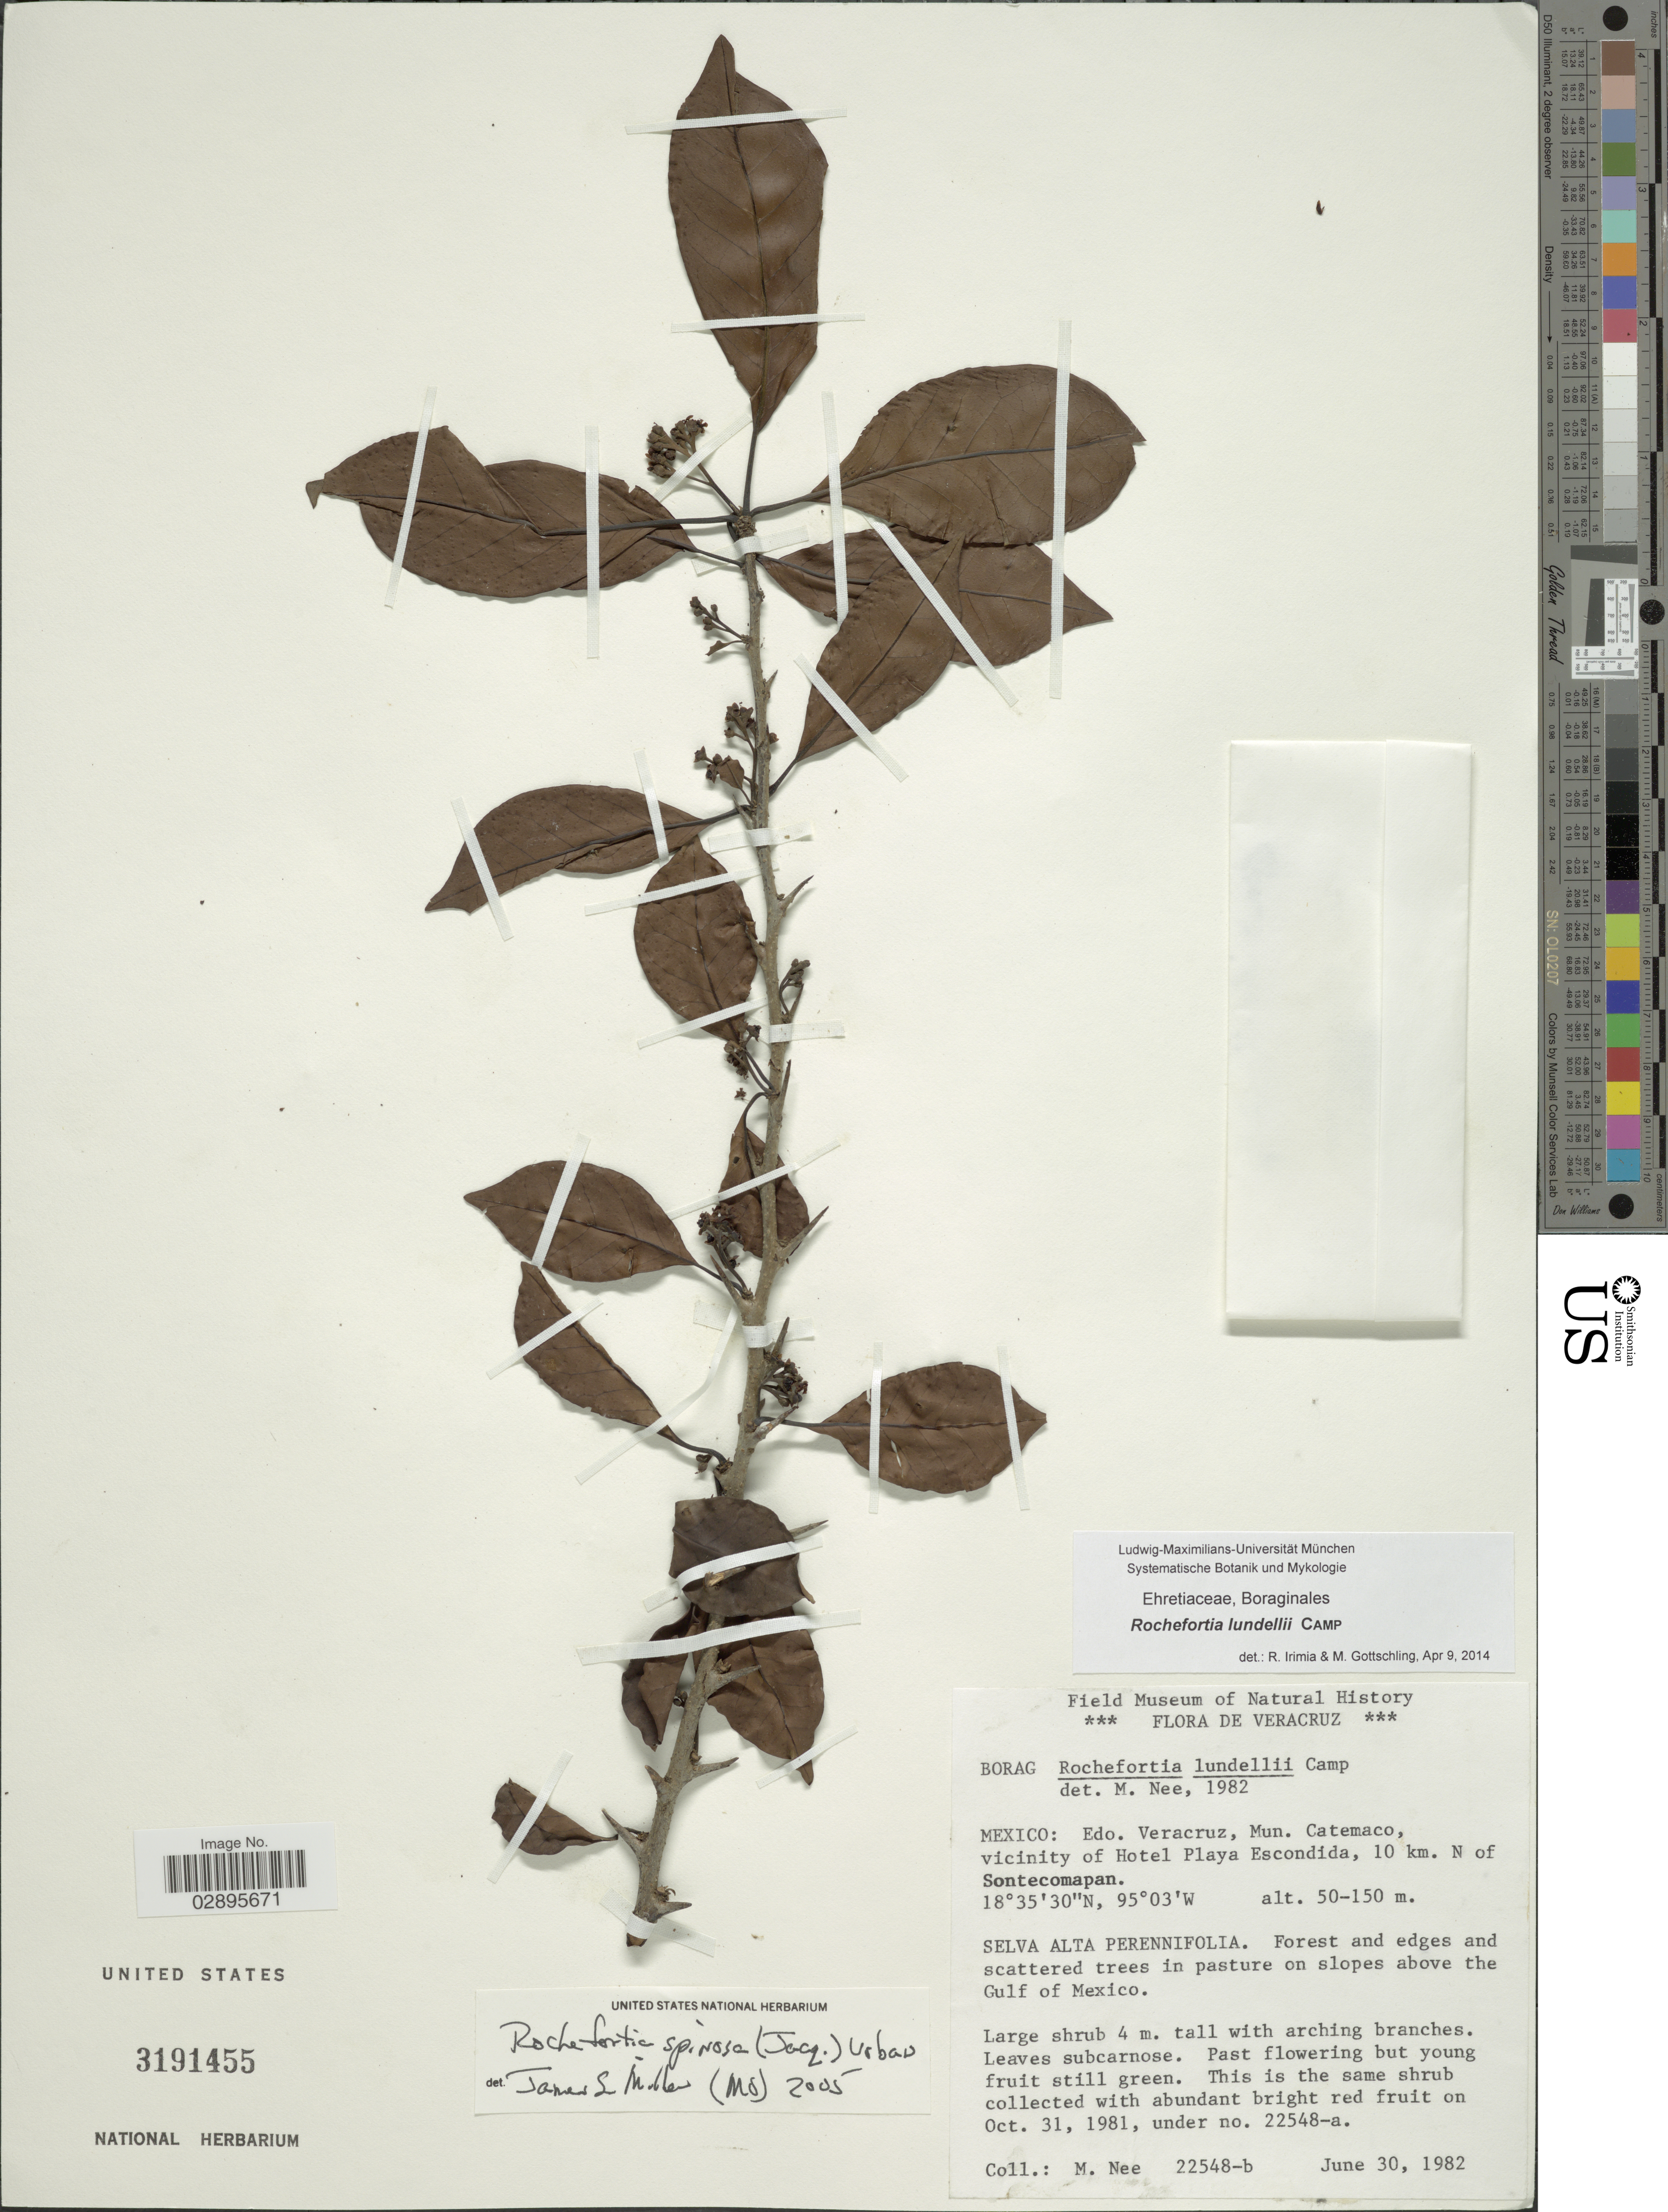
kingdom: Plantae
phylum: Tracheophyta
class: Magnoliopsida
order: Boraginales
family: Ehretiaceae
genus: Rochefortia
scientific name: Rochefortia lundellii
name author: Camp in Lundell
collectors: M. Nee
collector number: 22548-b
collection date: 1982-06-30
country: Mexico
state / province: Veracruz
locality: Edo. Veracruz, Mun. Catemaco, vicinity of Hotel Playa Escondida, 10 km. N. of Sontecomapan. Forest and edges and scattered trees in pasture on slopes above the Gulf of Mexico.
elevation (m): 50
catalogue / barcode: US 3191455